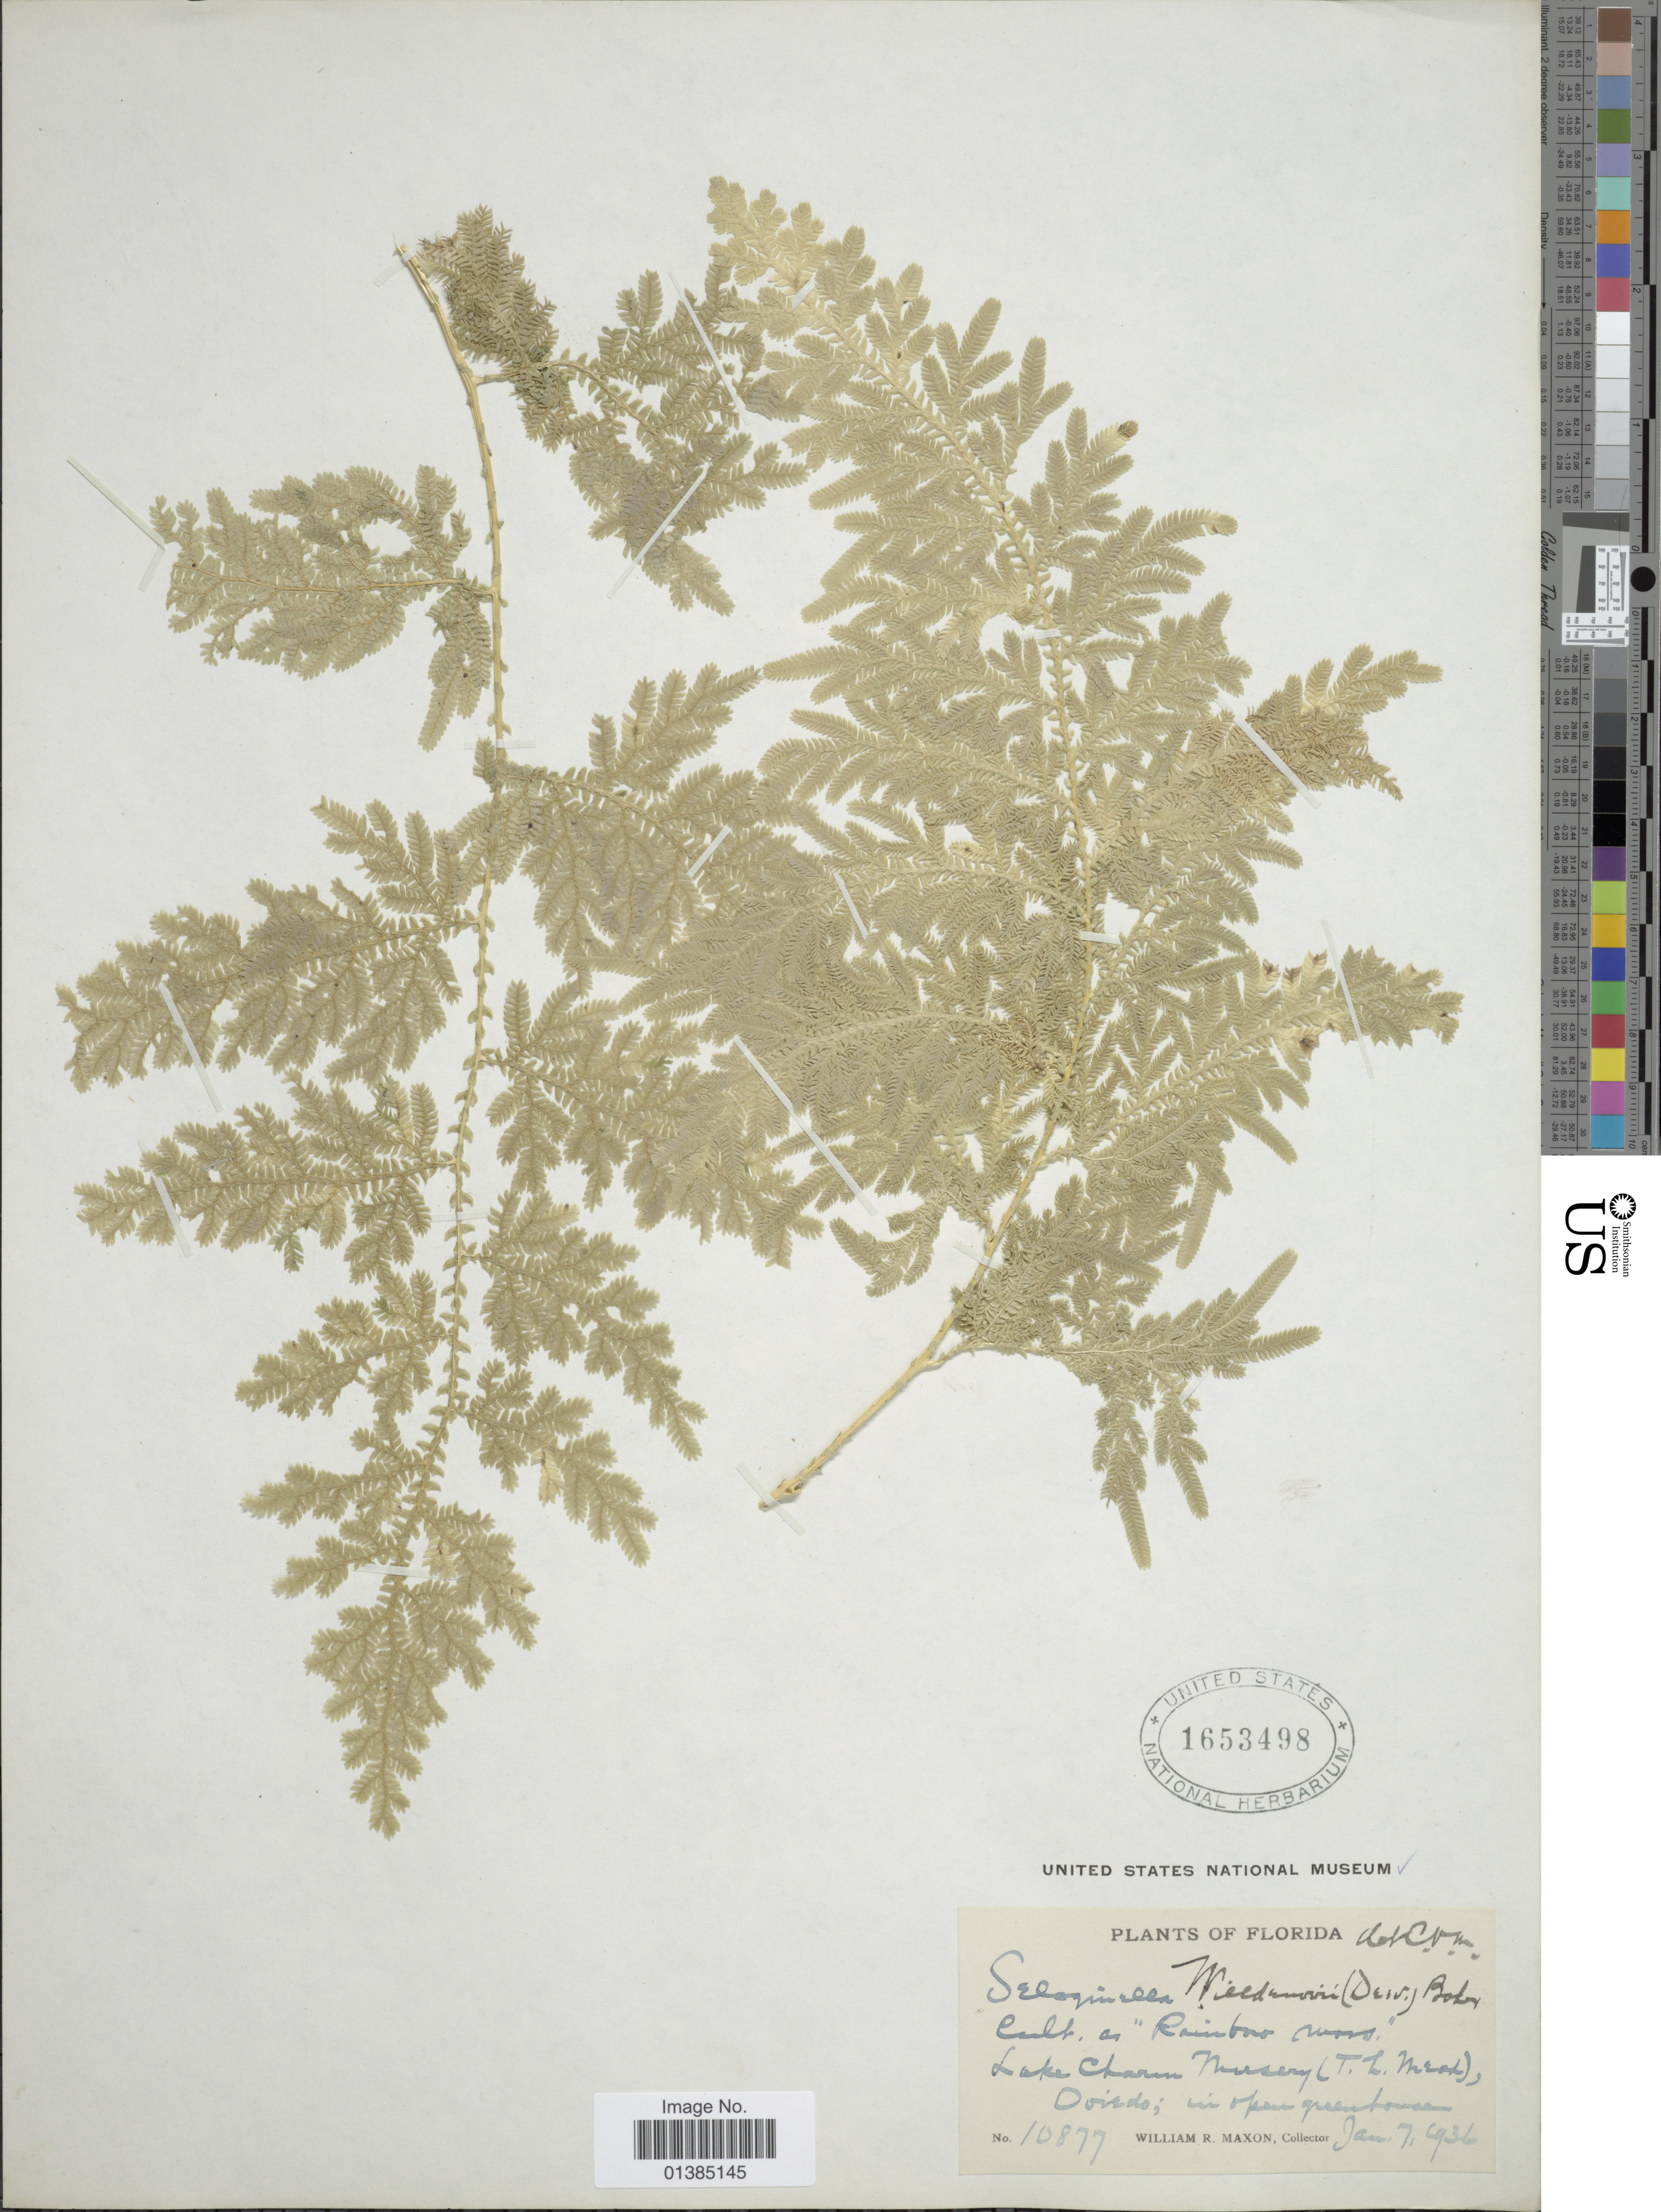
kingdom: Plantae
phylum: Tracheophyta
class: Lycopodiopsida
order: Selaginellales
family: Selaginellaceae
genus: Selaginella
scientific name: Selaginella willdenowii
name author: (Desv. ex Poir.) Baker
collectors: W. R. Maxon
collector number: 10877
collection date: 1936-01-07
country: United States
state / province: Florida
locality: Lake Charm Nursery (T.L. Meat), Oviedo.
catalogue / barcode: US 1653498